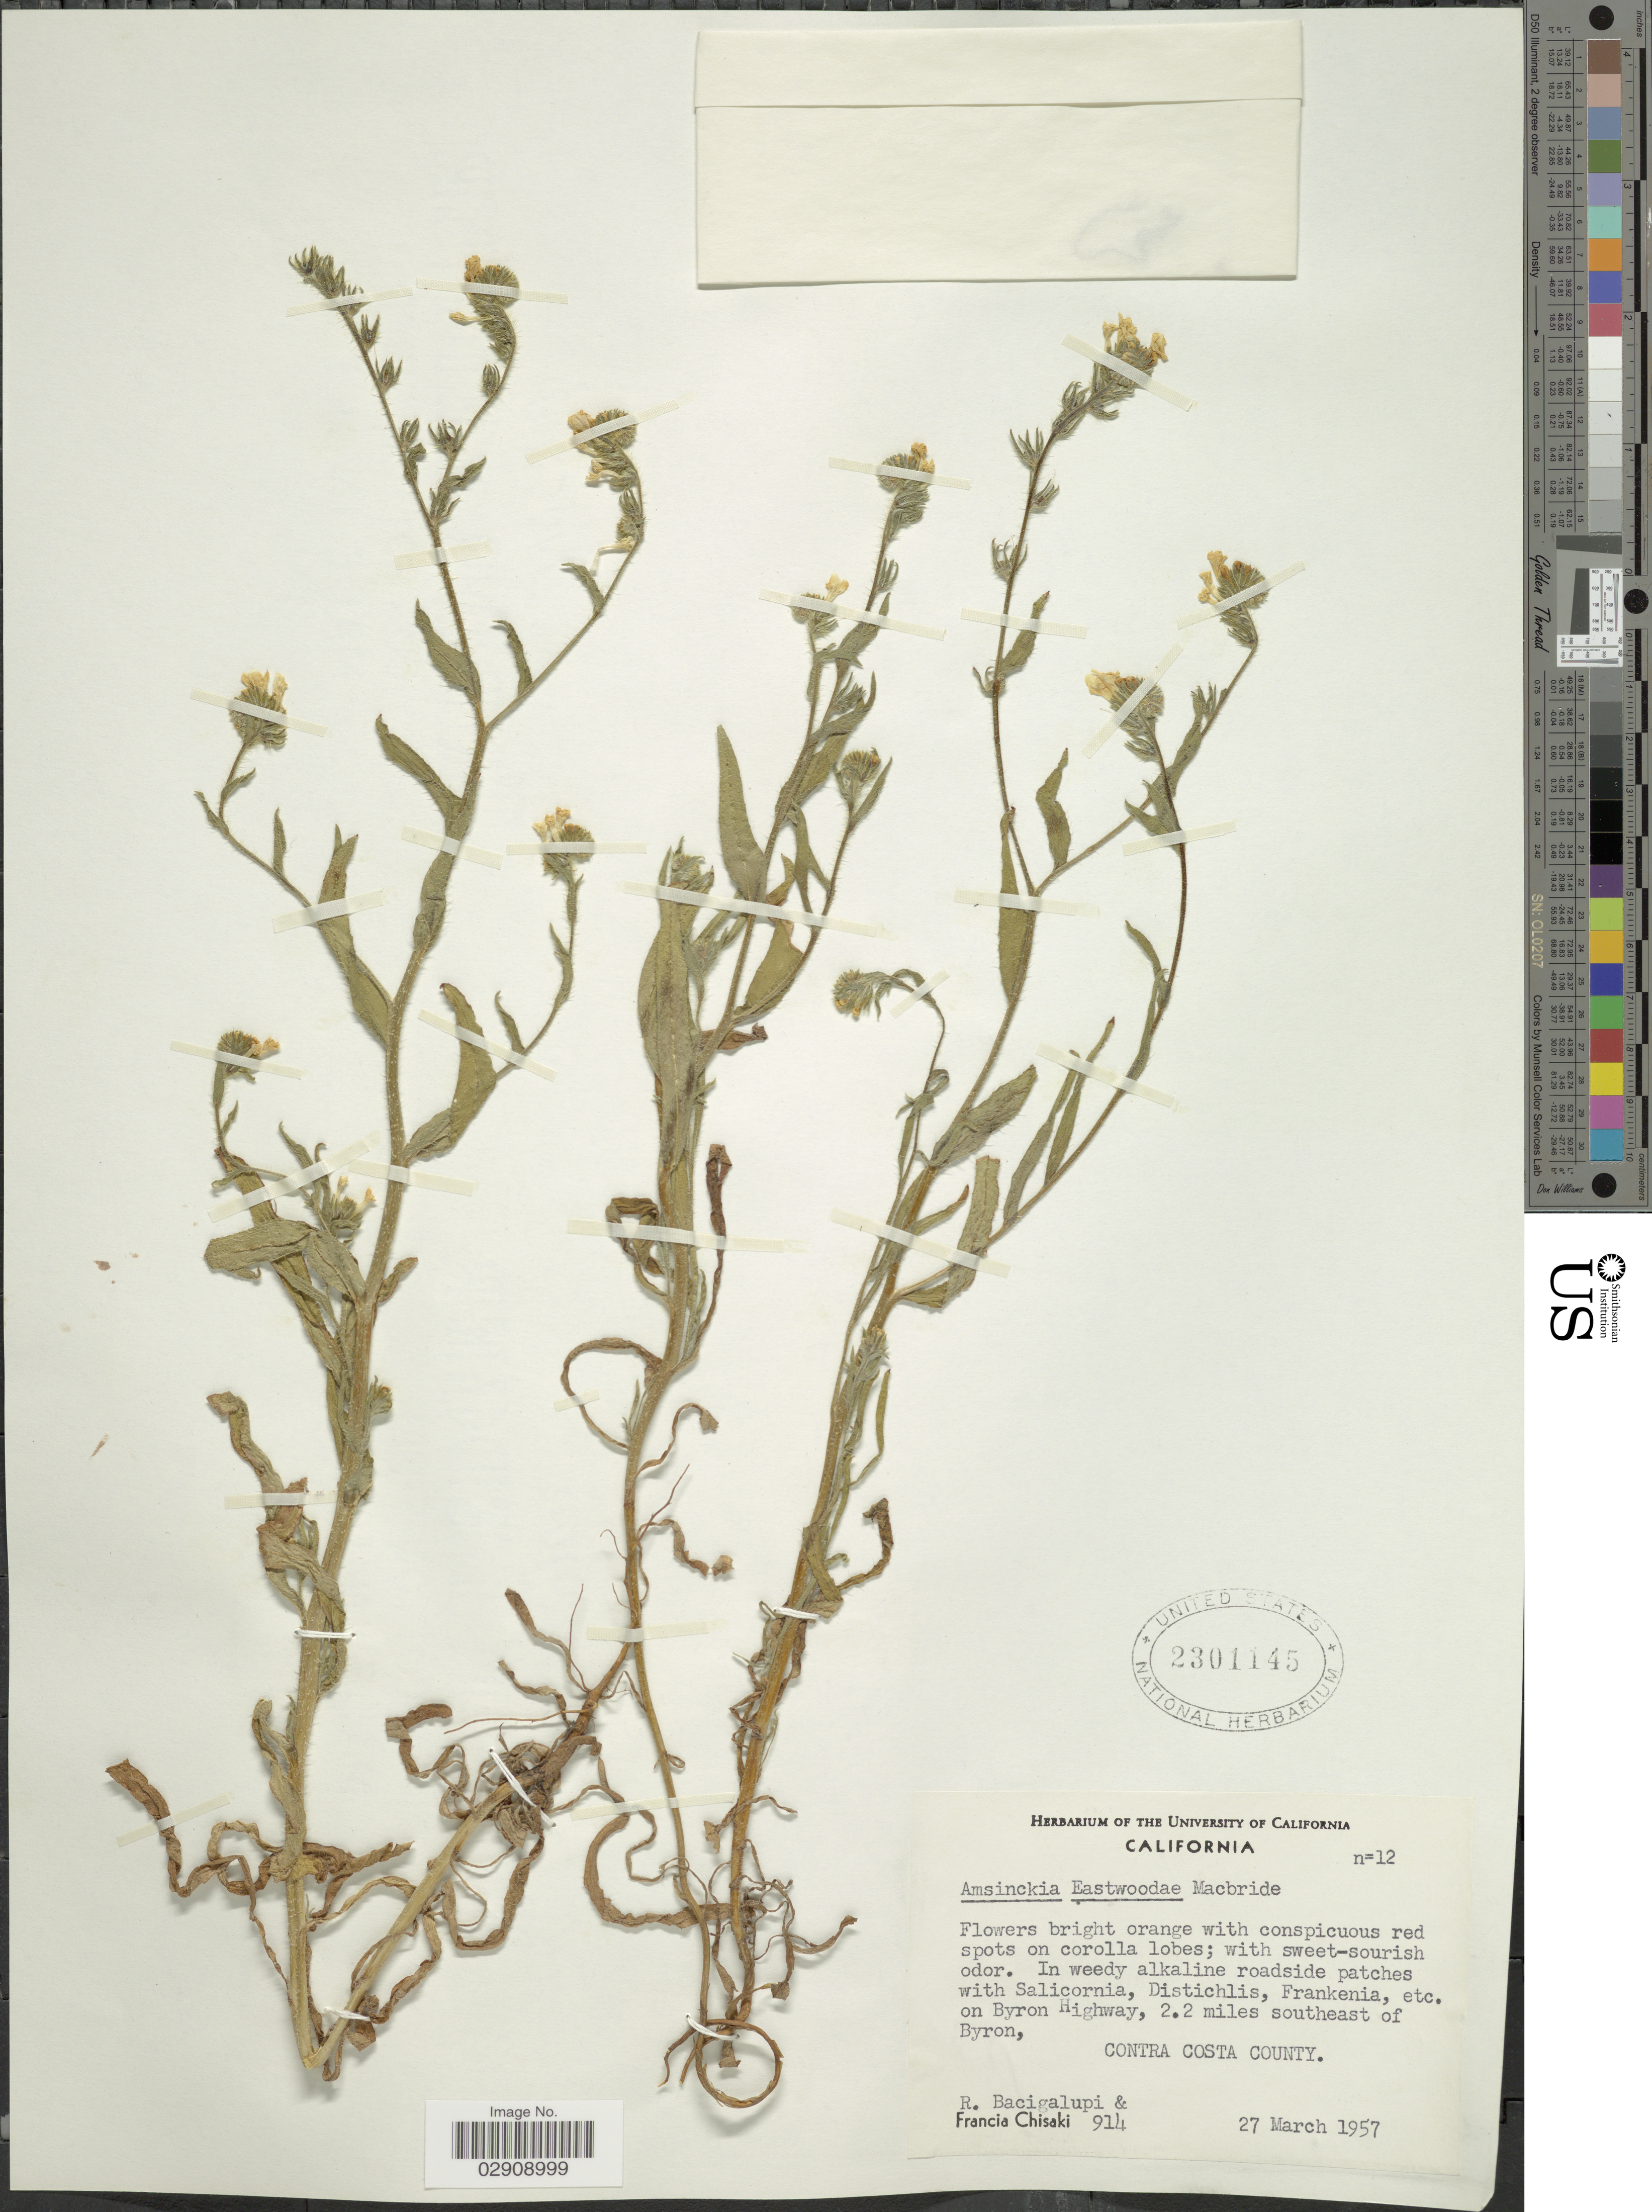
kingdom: Plantae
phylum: Tracheophyta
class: Magnoliopsida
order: Boraginales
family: Boraginaceae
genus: Amsinckia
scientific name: Amsinckia eastwoodiae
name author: J.F. Macbr.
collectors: R. Bacigalupi & F. Chisaki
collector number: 914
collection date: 1957-03-27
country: United States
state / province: California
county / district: Contra Costa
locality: On Byron Highway, 2.2 miles southeast of Byron, Contra Costa County. California.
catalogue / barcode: US 2301145